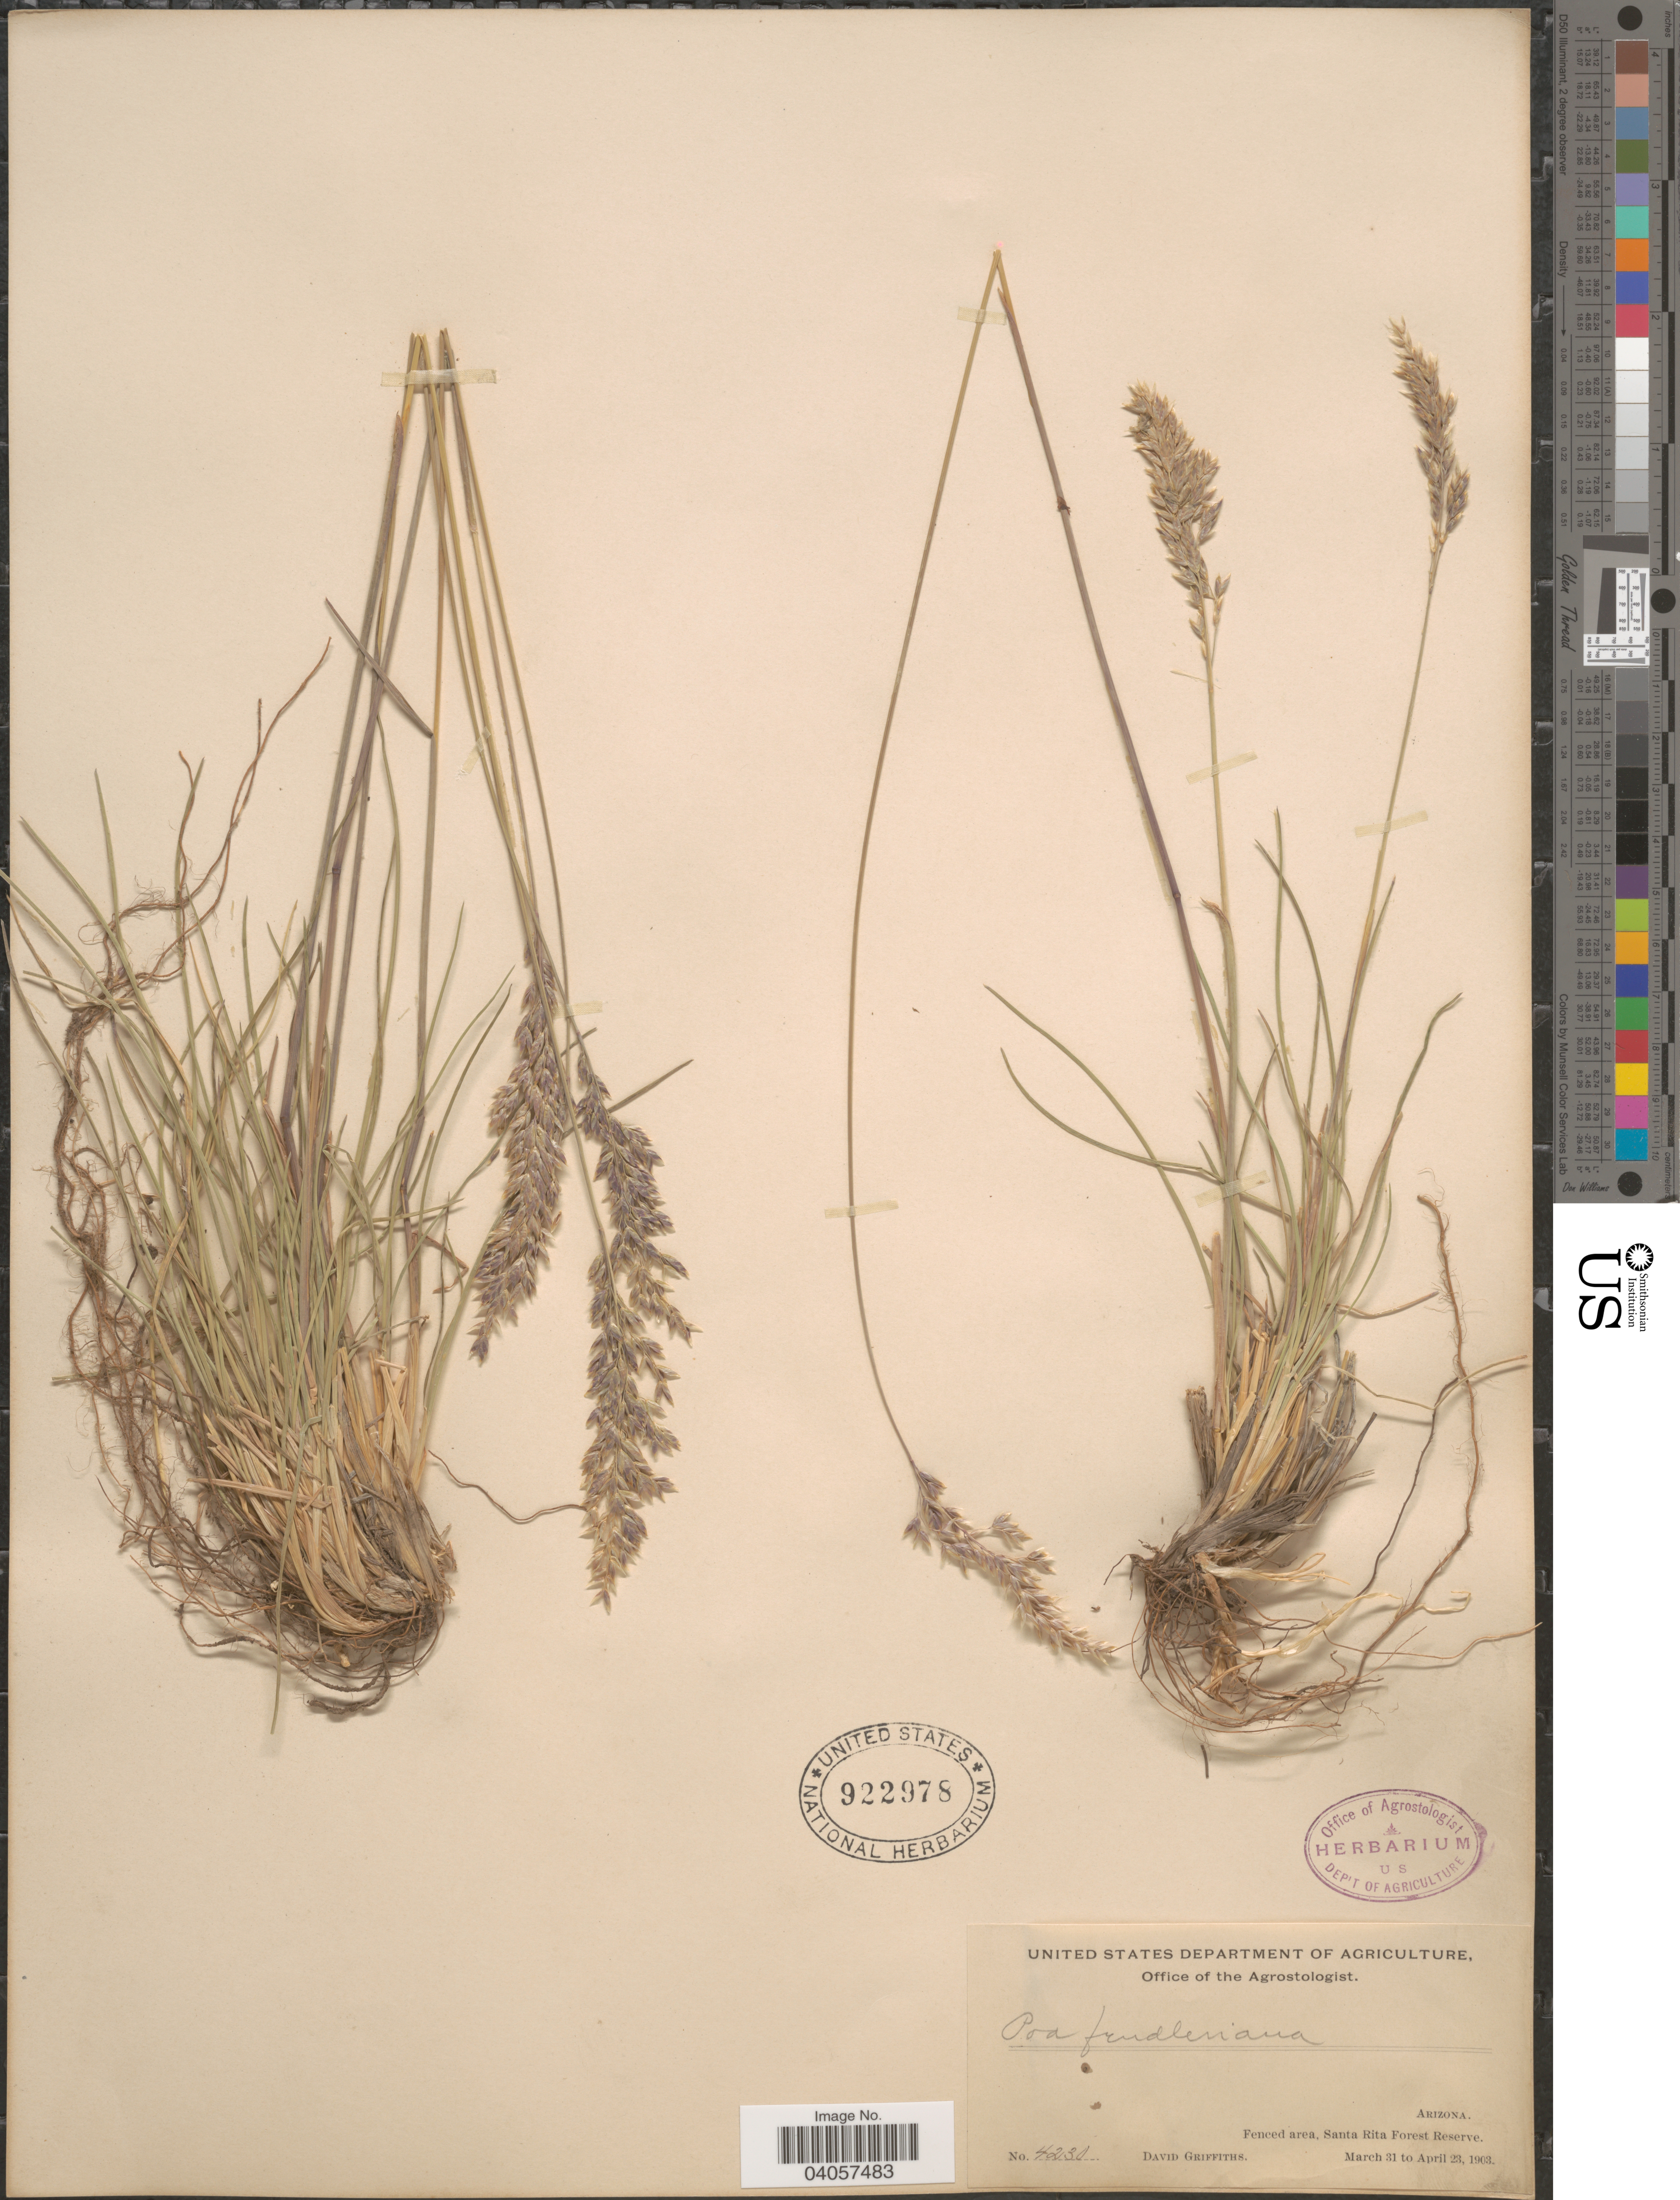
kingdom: Plantae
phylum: Tracheophyta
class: Liliopsida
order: Poales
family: Poaceae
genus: Poa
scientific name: Poa fendleriana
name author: (Steud.) Vasey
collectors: D. Griffiths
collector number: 4230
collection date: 1903-03-31/1903-04-23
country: United States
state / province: Arizona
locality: Fenced area, Santa Rita Forest Reserve.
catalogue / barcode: US 922978